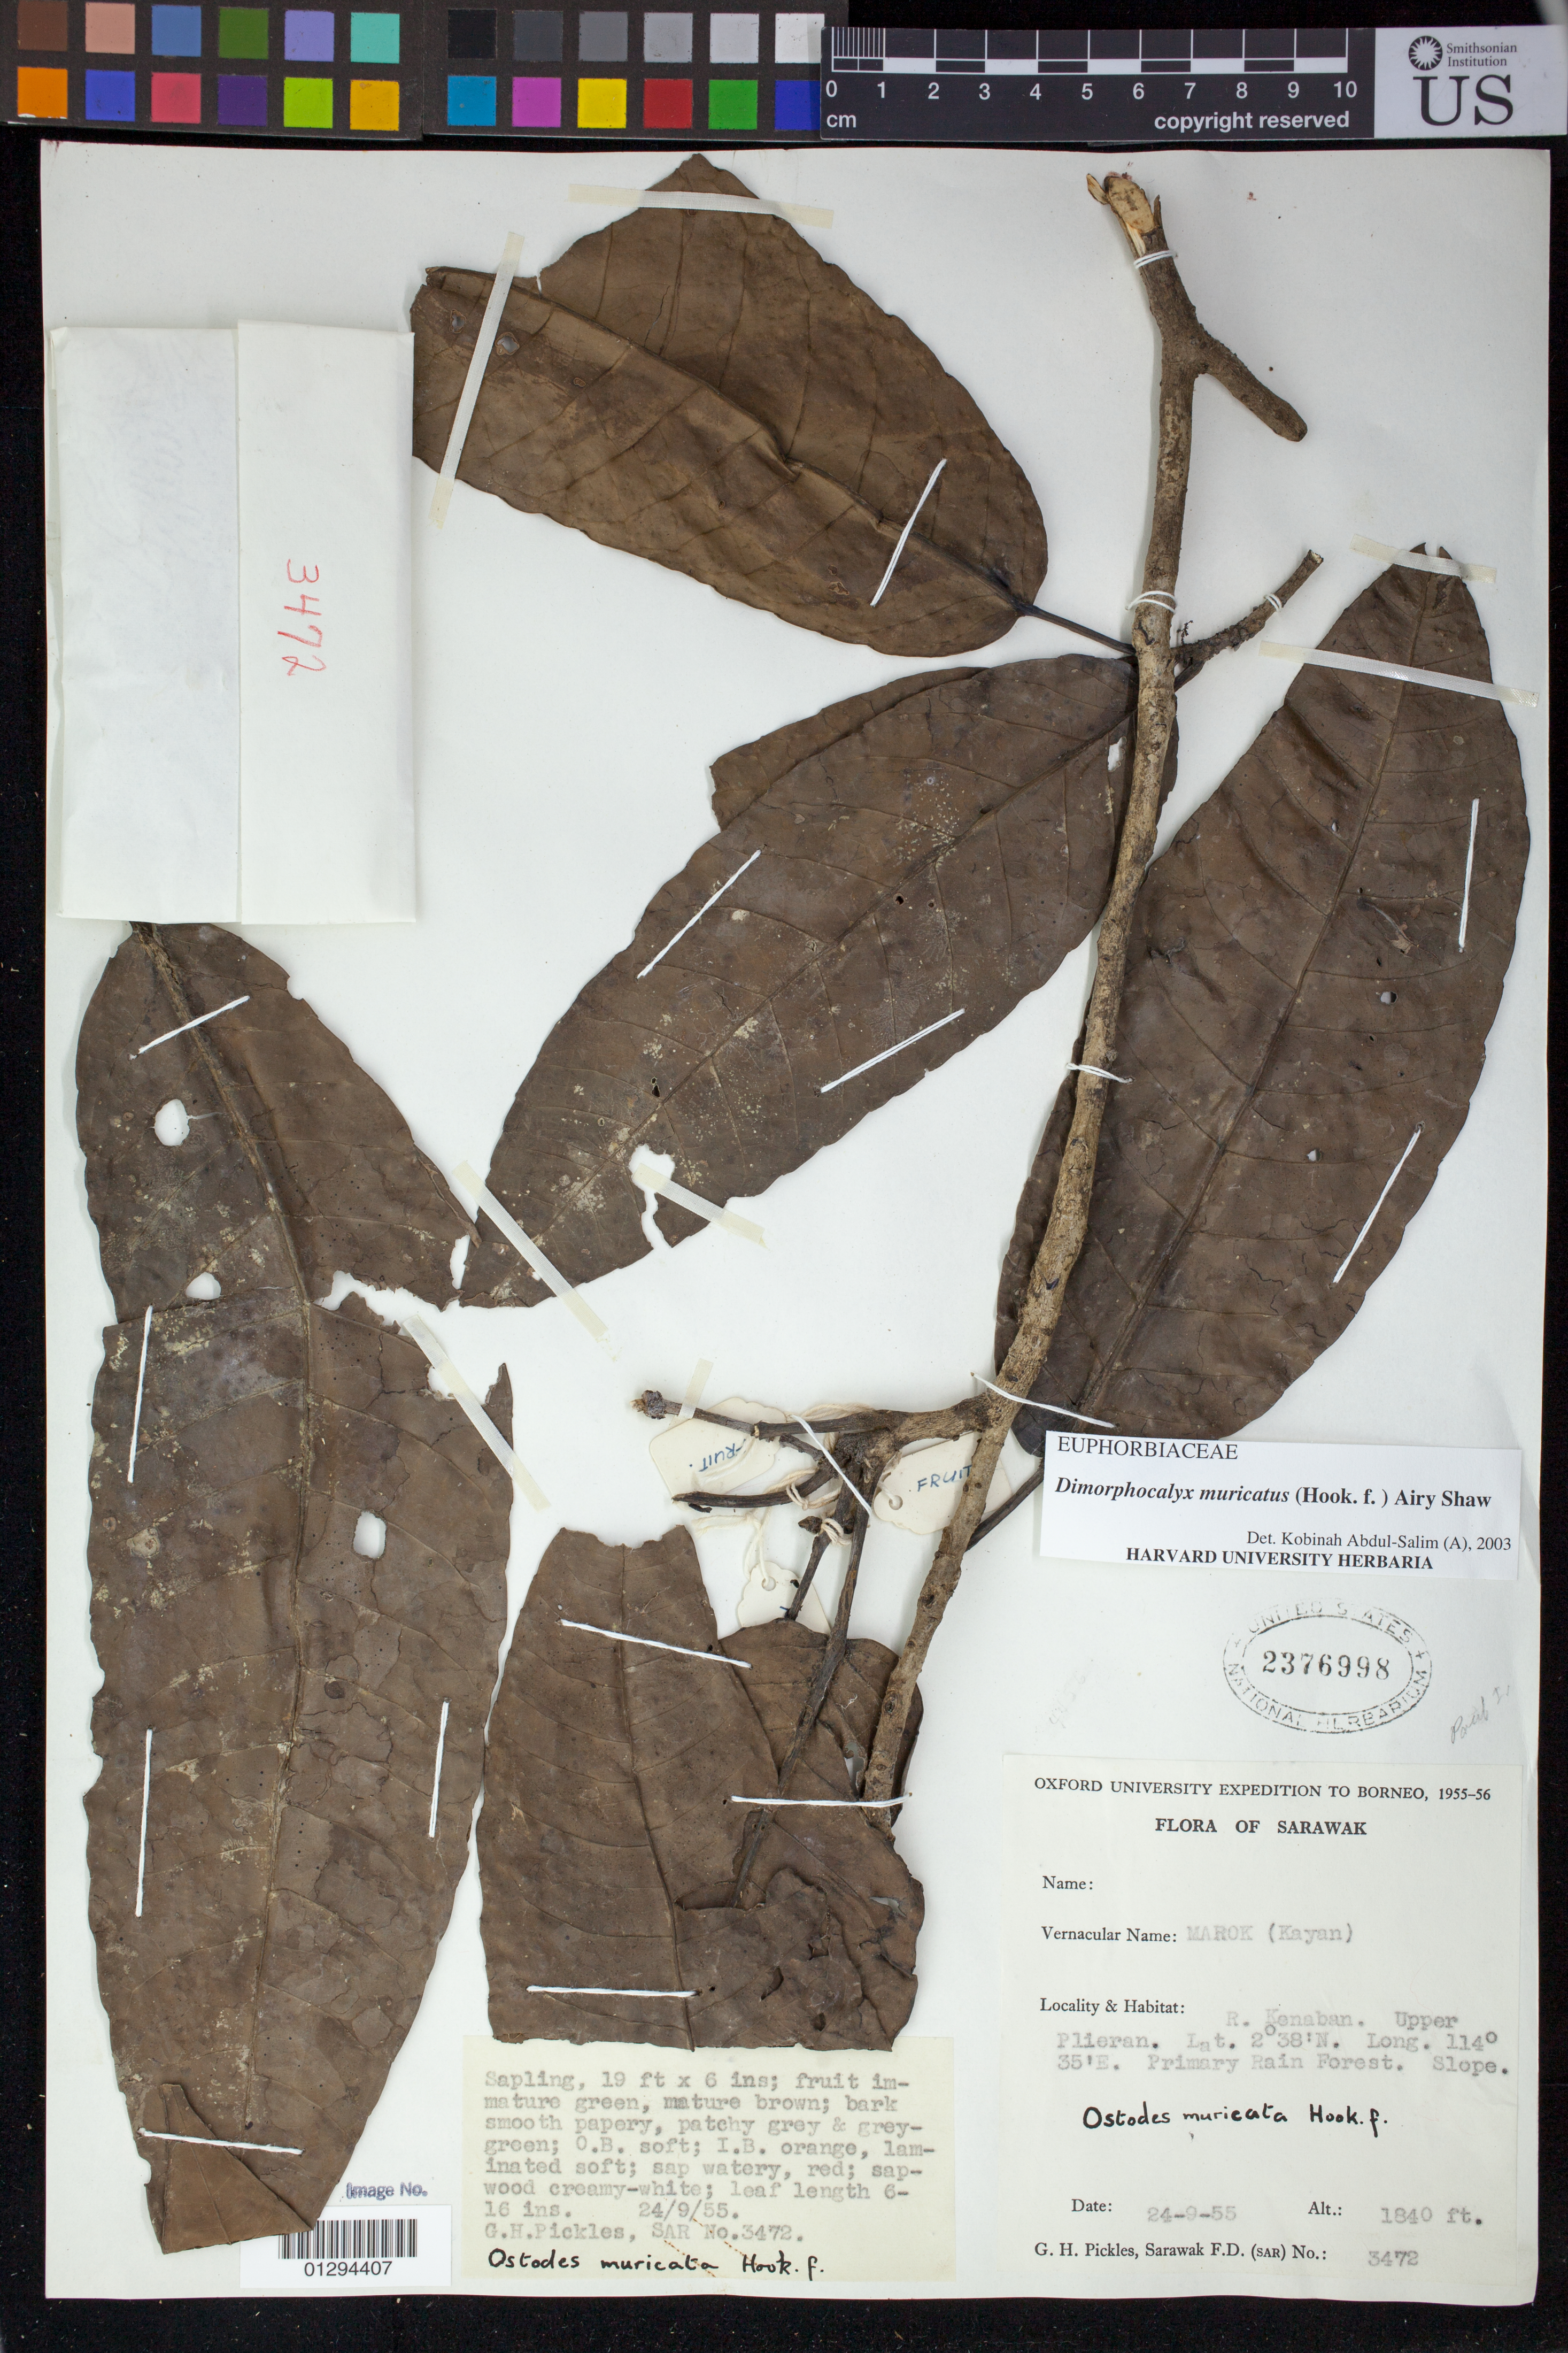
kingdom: Plantae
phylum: Tracheophyta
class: Magnoliopsida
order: Malpighiales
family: Euphorbiaceae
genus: Dimorphocalyx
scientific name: Dimorphocalyx muricatus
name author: (Hook. f.) Airy Shaw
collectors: G. Pickles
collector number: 3472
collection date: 1955-09-24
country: Malaysia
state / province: Sarawak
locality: R. Kenaban [Sungai Kenaban]. Upper Plieran [Sungai Pelieran].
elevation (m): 561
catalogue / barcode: US 2376998